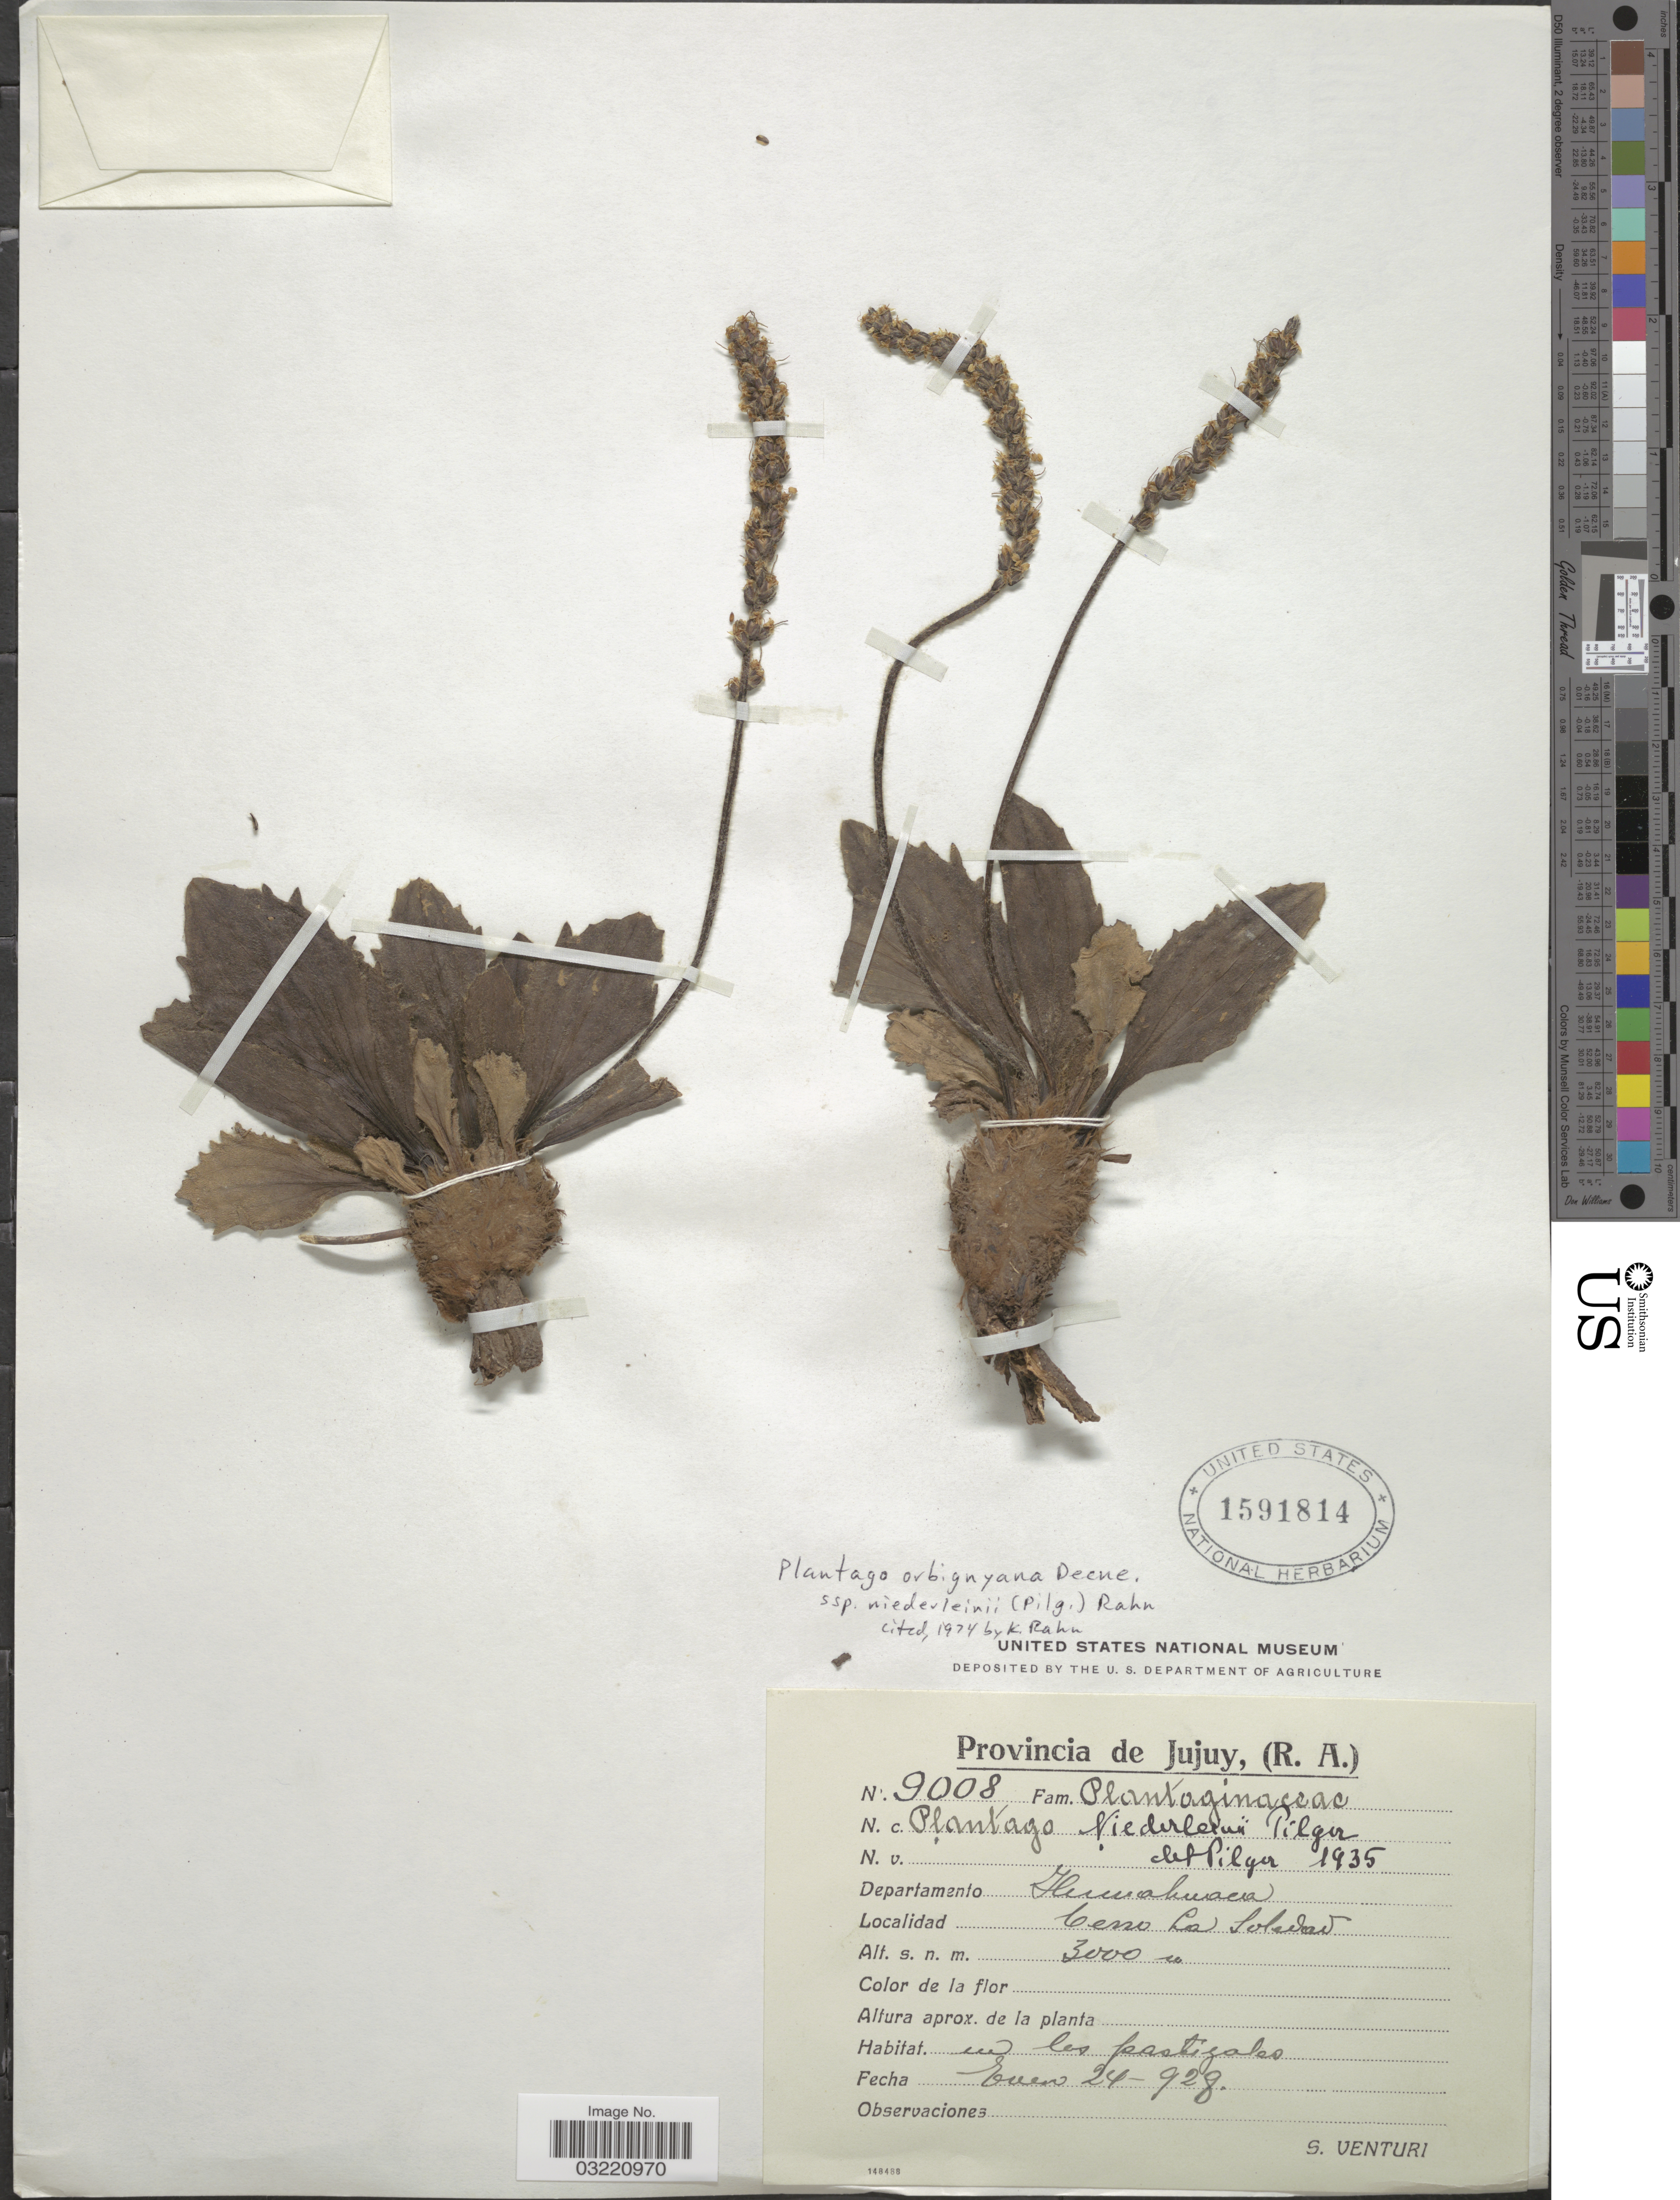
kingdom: Plantae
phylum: Tracheophyta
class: Magnoliopsida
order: Lamiales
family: Plantaginaceae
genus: Plantago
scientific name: Plantago orbignyana subsp. niederleinii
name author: (Pilg.) Rahn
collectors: S. Venturi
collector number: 9008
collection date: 1928-01-24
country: Argentina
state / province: Jujuy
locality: Departamento Humahuaca, Cerro La Soledad.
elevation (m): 3000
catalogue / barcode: US 1591814